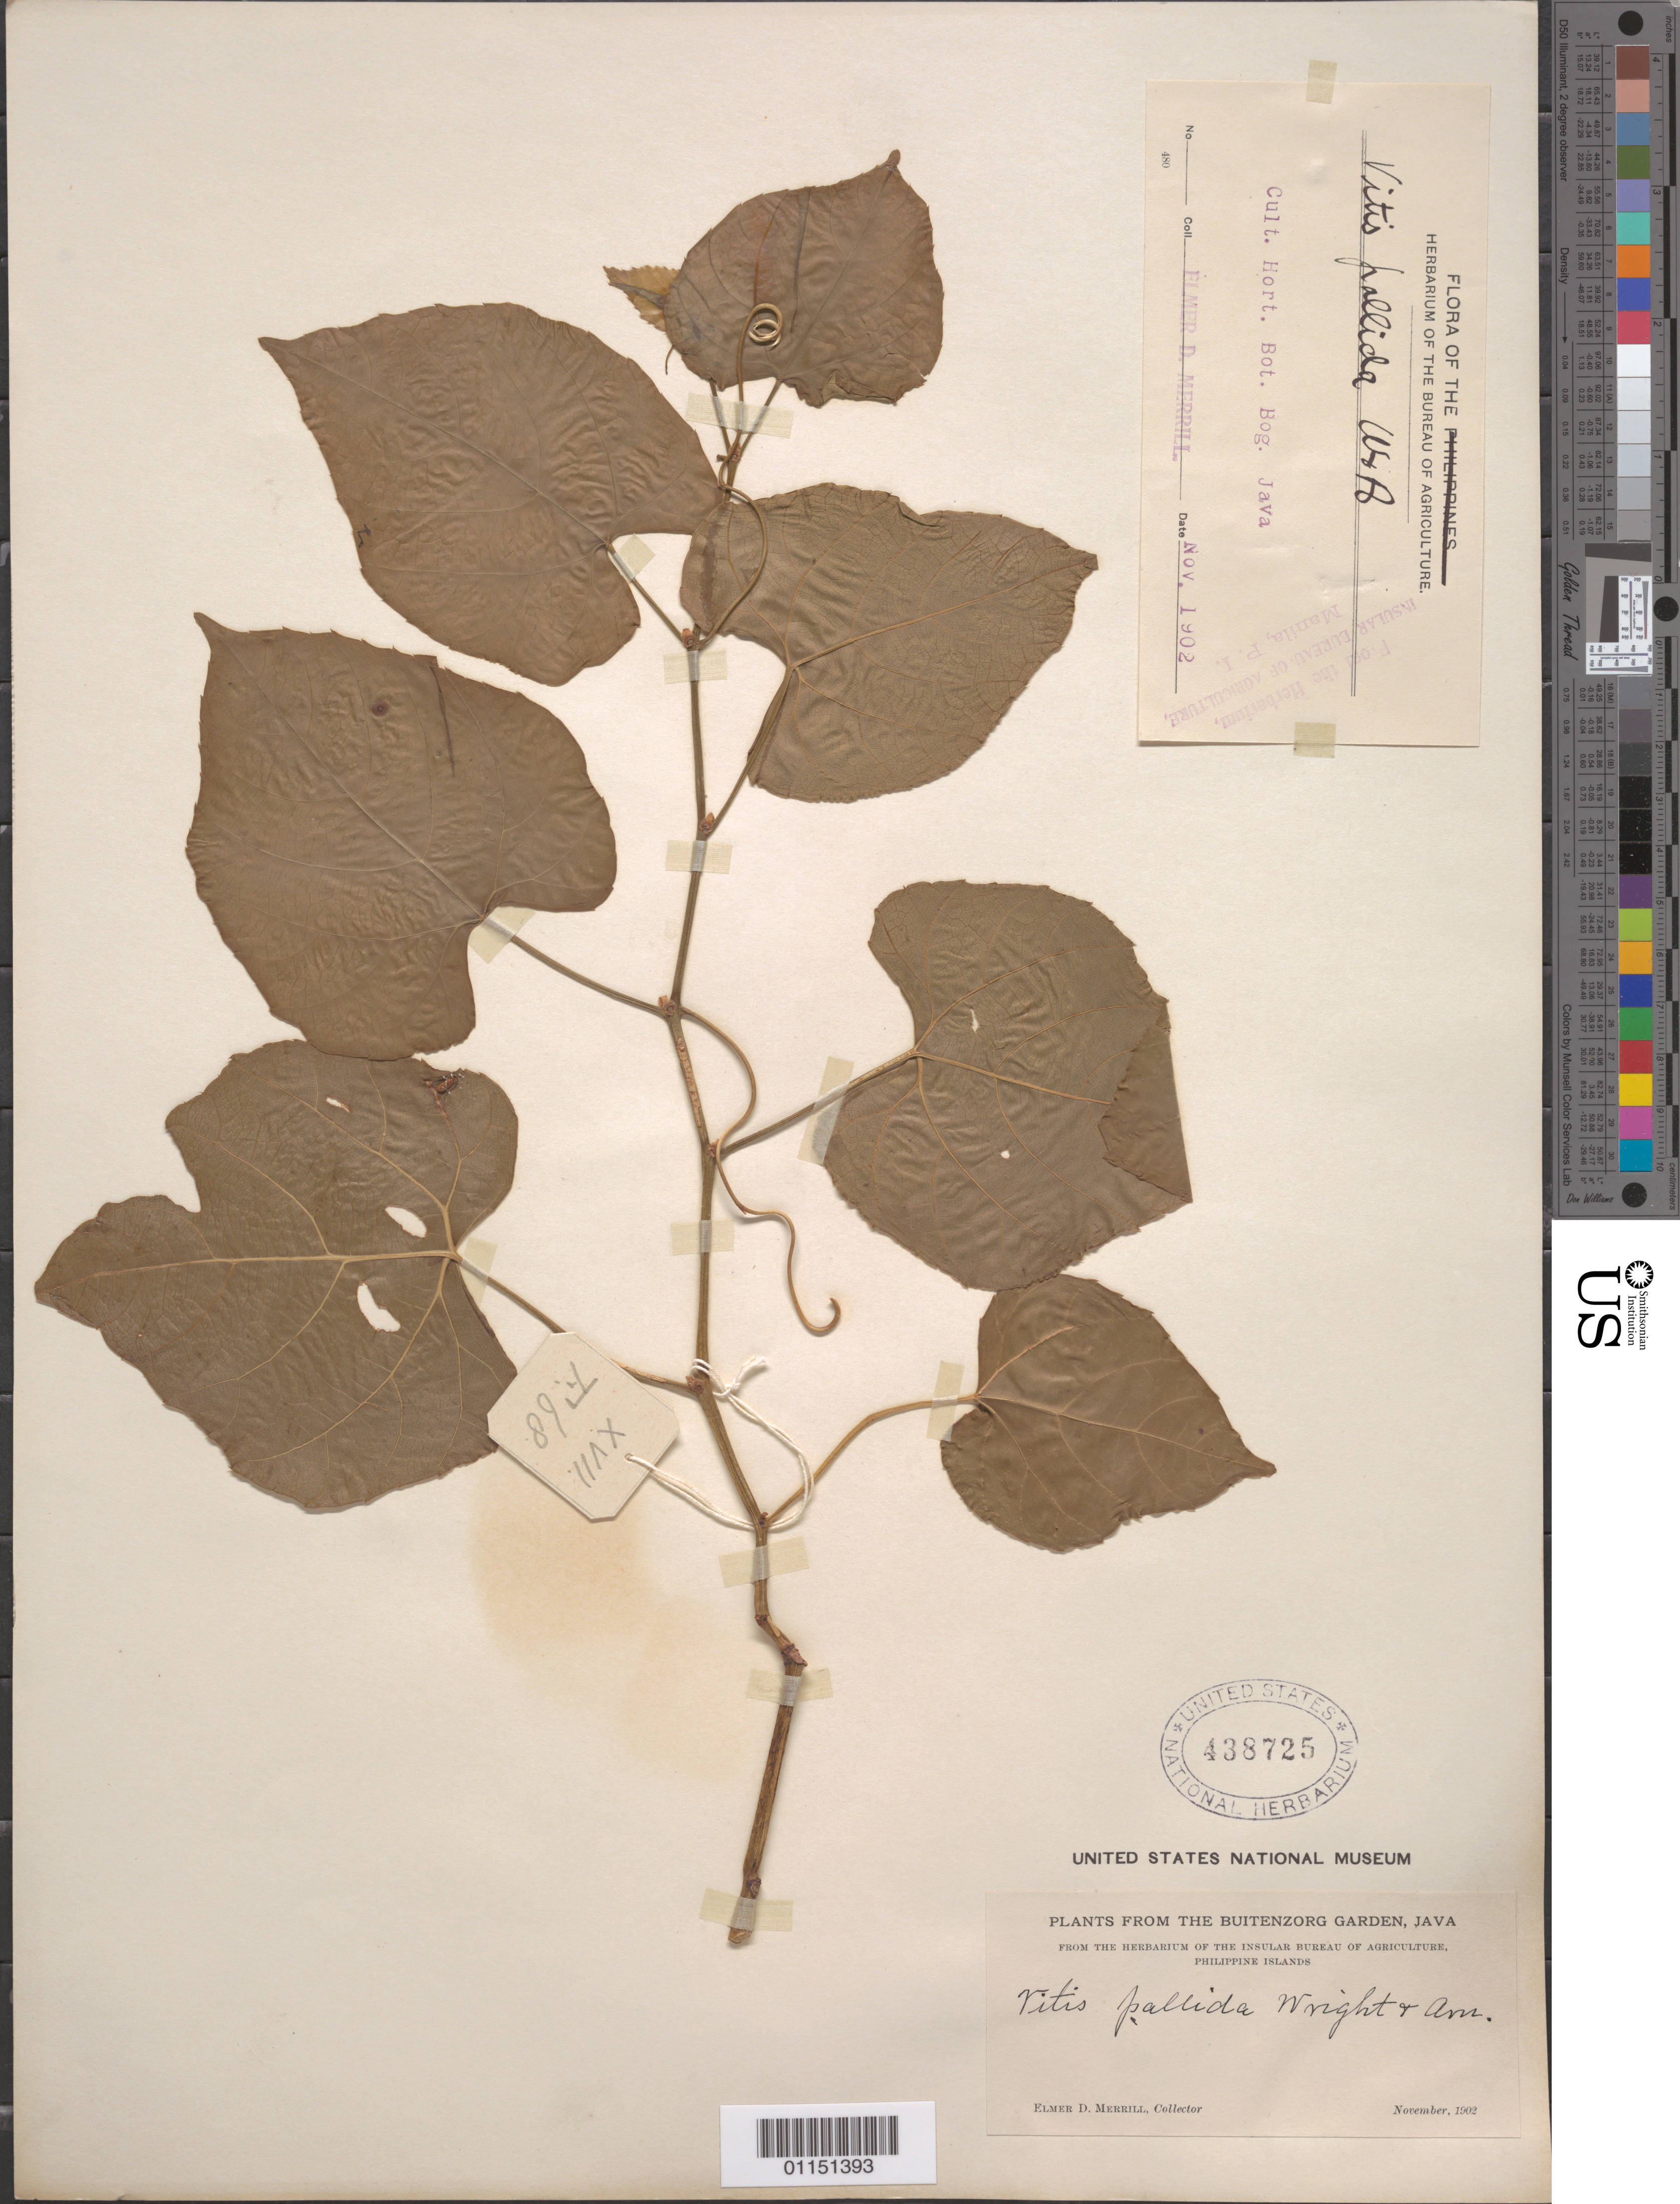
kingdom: Plantae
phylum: Tracheophyta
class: Magnoliopsida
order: Vitales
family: Vitaceae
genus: Vitis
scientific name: Vitis pallida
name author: Wight & Arn.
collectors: E. D. Merrill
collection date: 1902-11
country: Indonesia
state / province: Java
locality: Buitenzorg Garden.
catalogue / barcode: US 438725